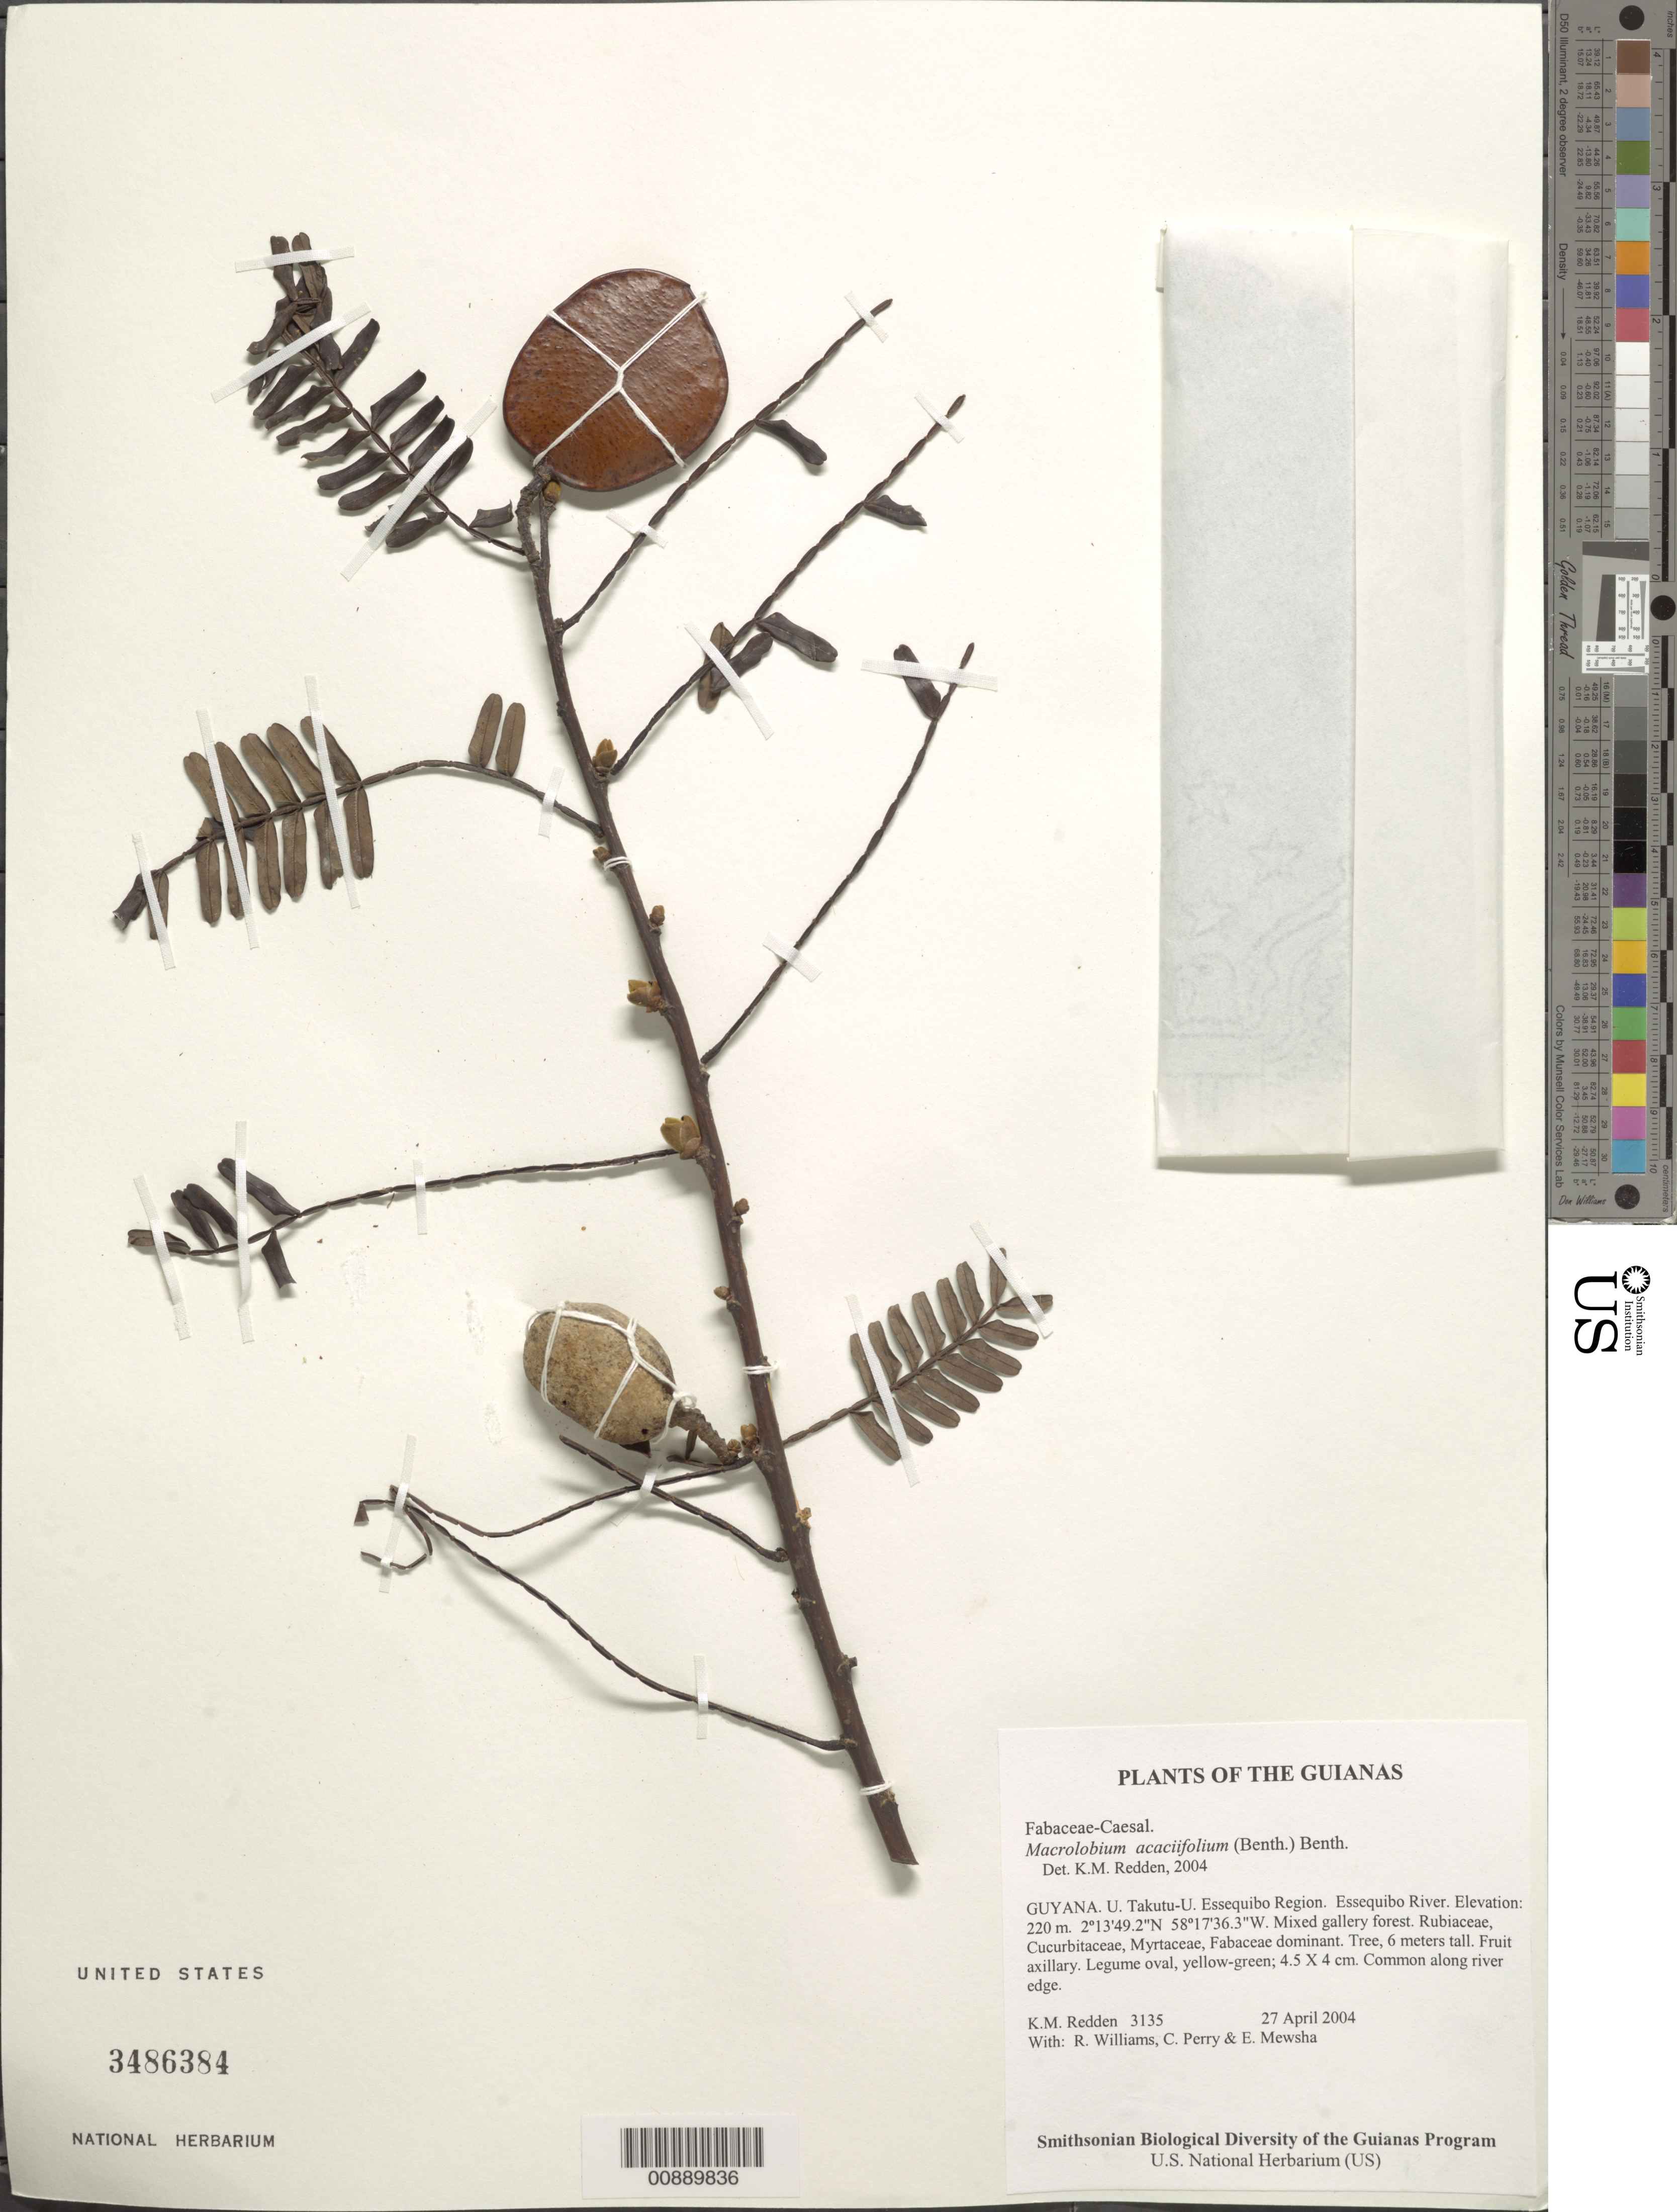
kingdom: Plantae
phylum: Tracheophyta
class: Magnoliopsida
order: Fabales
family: Fabaceae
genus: Macrolobium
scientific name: Macrolobium acaciifolium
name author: (Benth.) Benth.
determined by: Redden, K. M.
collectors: K. M. Redden, R. Williams, C. Perry & E. Mewsha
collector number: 3135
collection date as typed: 27 April 2004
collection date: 2004-04-27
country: Guyana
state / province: U. Takutu-U. Essequibo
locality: Essequibo River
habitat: Mixed gallery forest. Rubiaceae, Cucurbitaceae, Myrtaceae, Fabaceae dominant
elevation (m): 220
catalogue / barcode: US 3486384